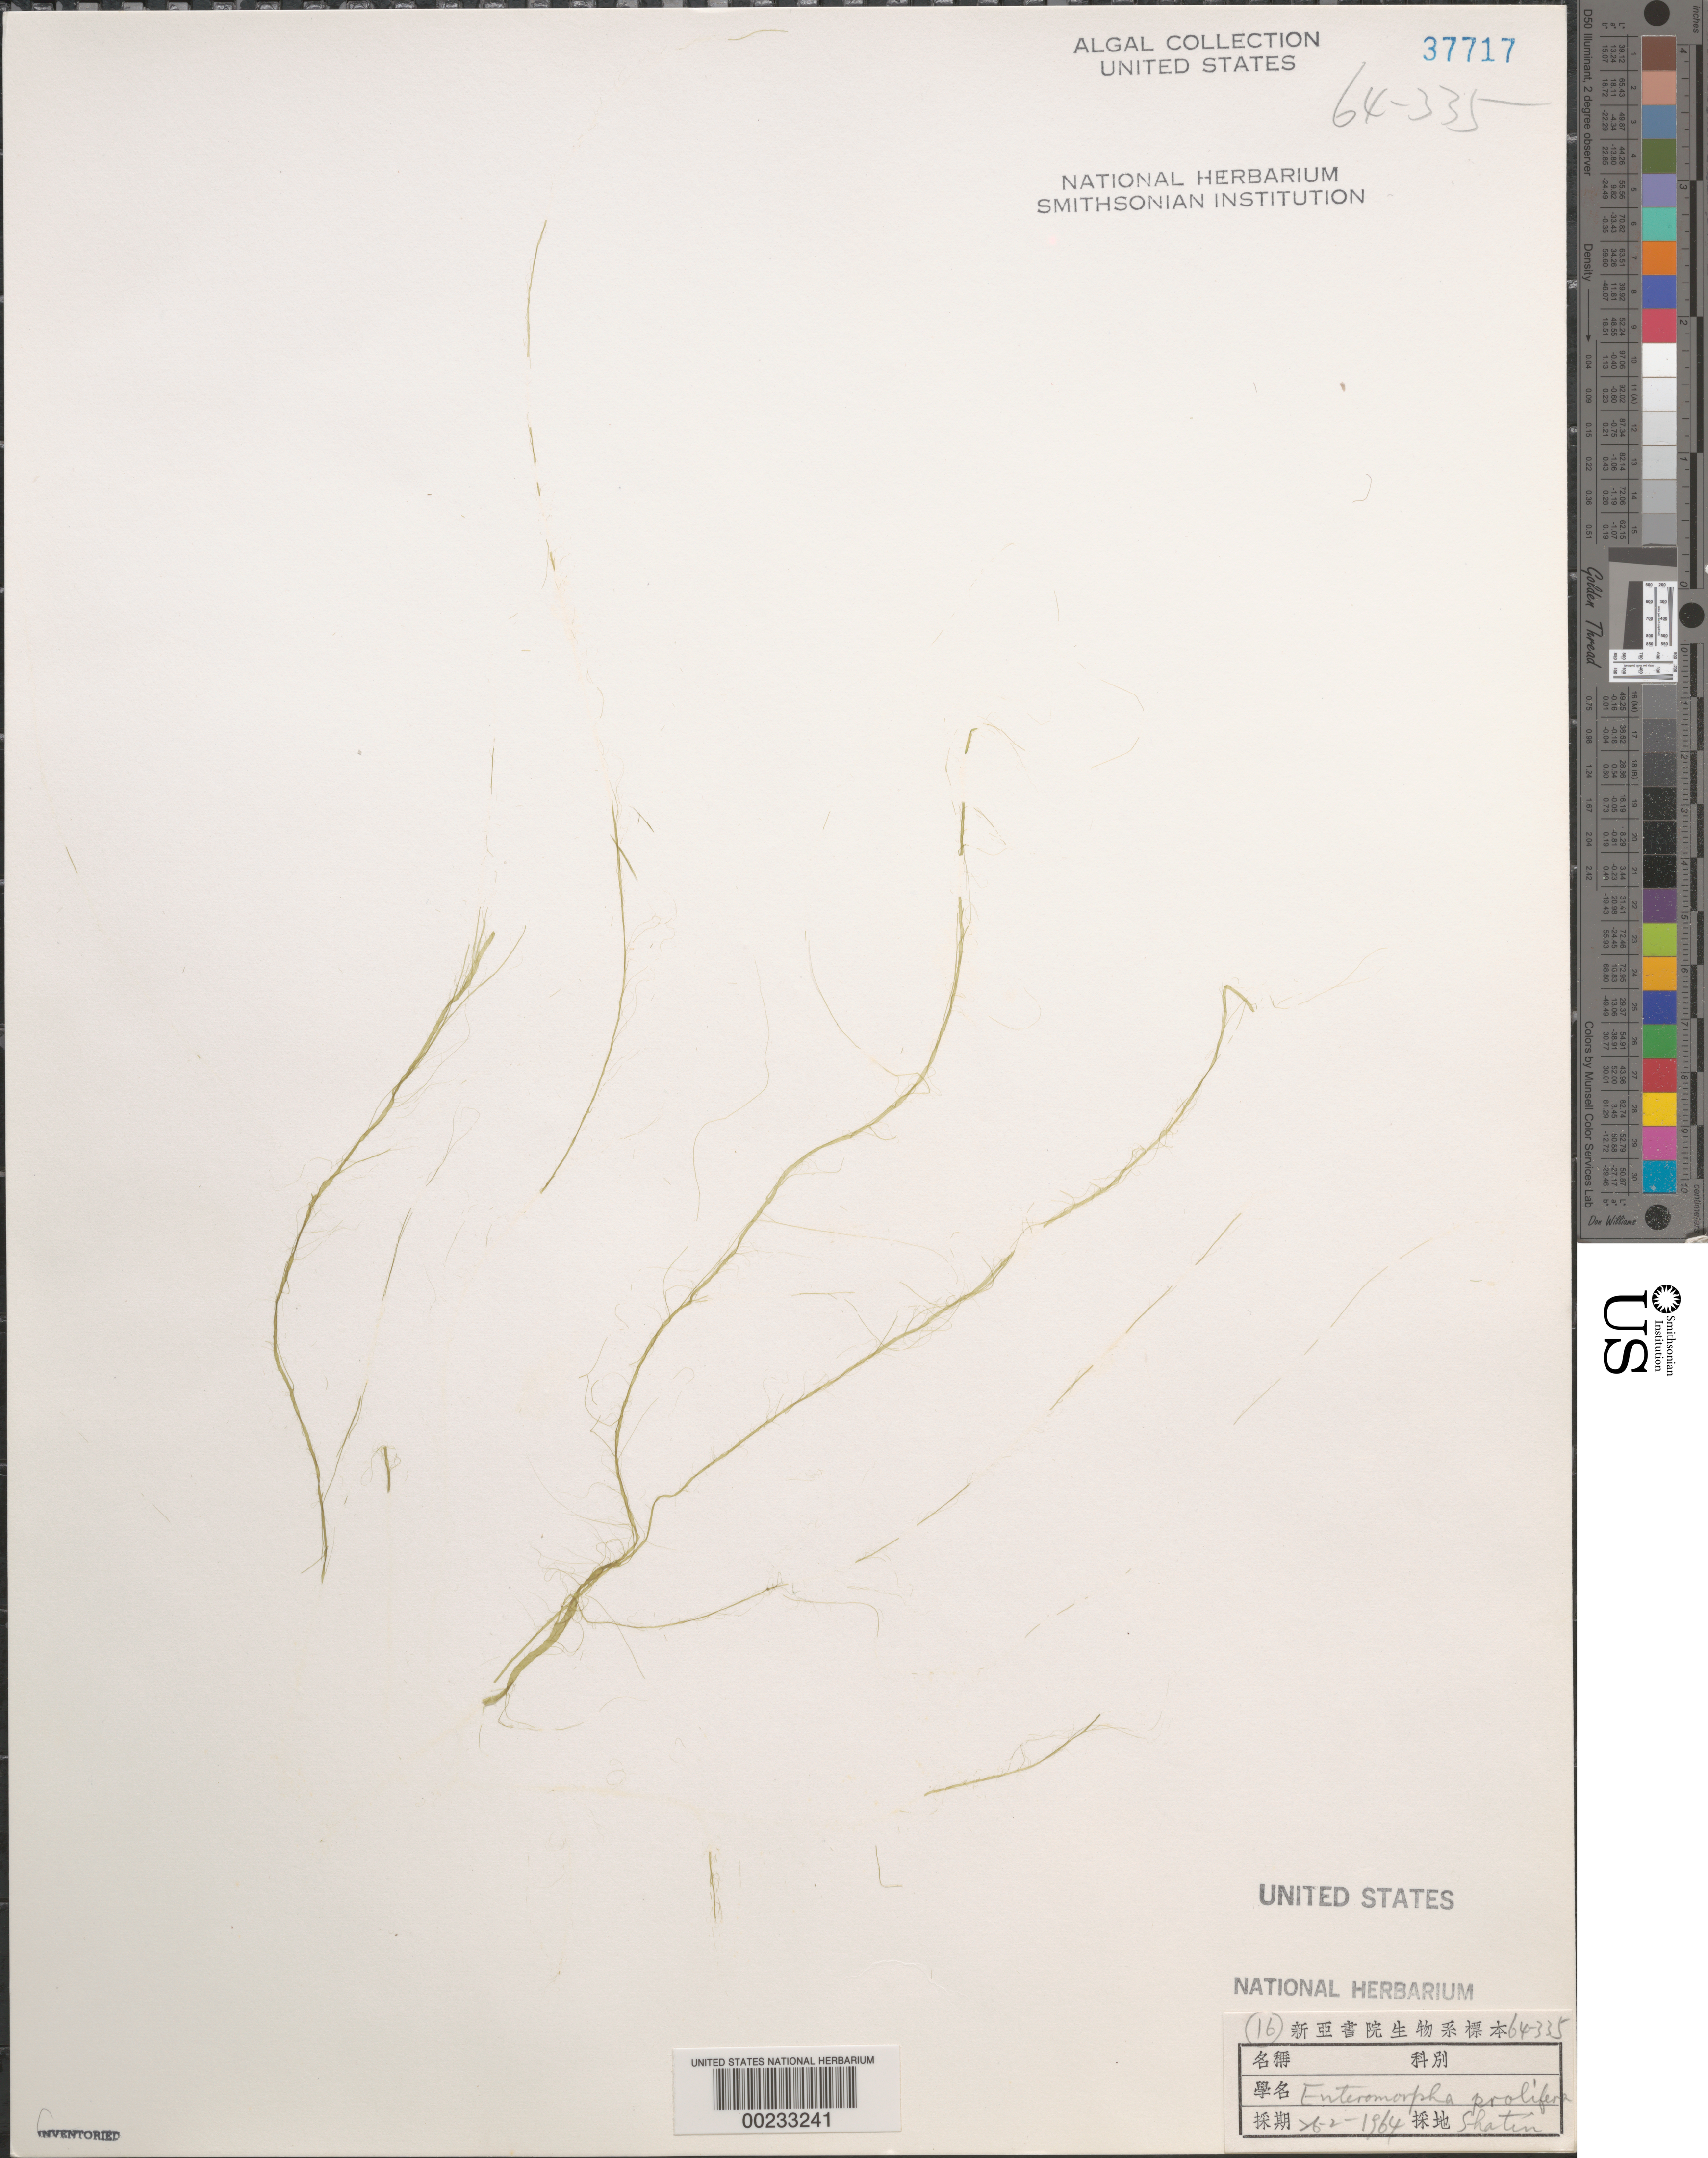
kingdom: Plantae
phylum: Chlorophyta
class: Ulvophyceae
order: Ulvales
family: Ulvaceae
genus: Ulva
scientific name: Ulva prolifera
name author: O.F. Müller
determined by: Algae name updating Project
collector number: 64-335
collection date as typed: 26 Feb 1964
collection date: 1964-02-26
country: China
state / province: Hong Kong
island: Hong Kong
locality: Sha Tin (Shatin)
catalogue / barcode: US 37717